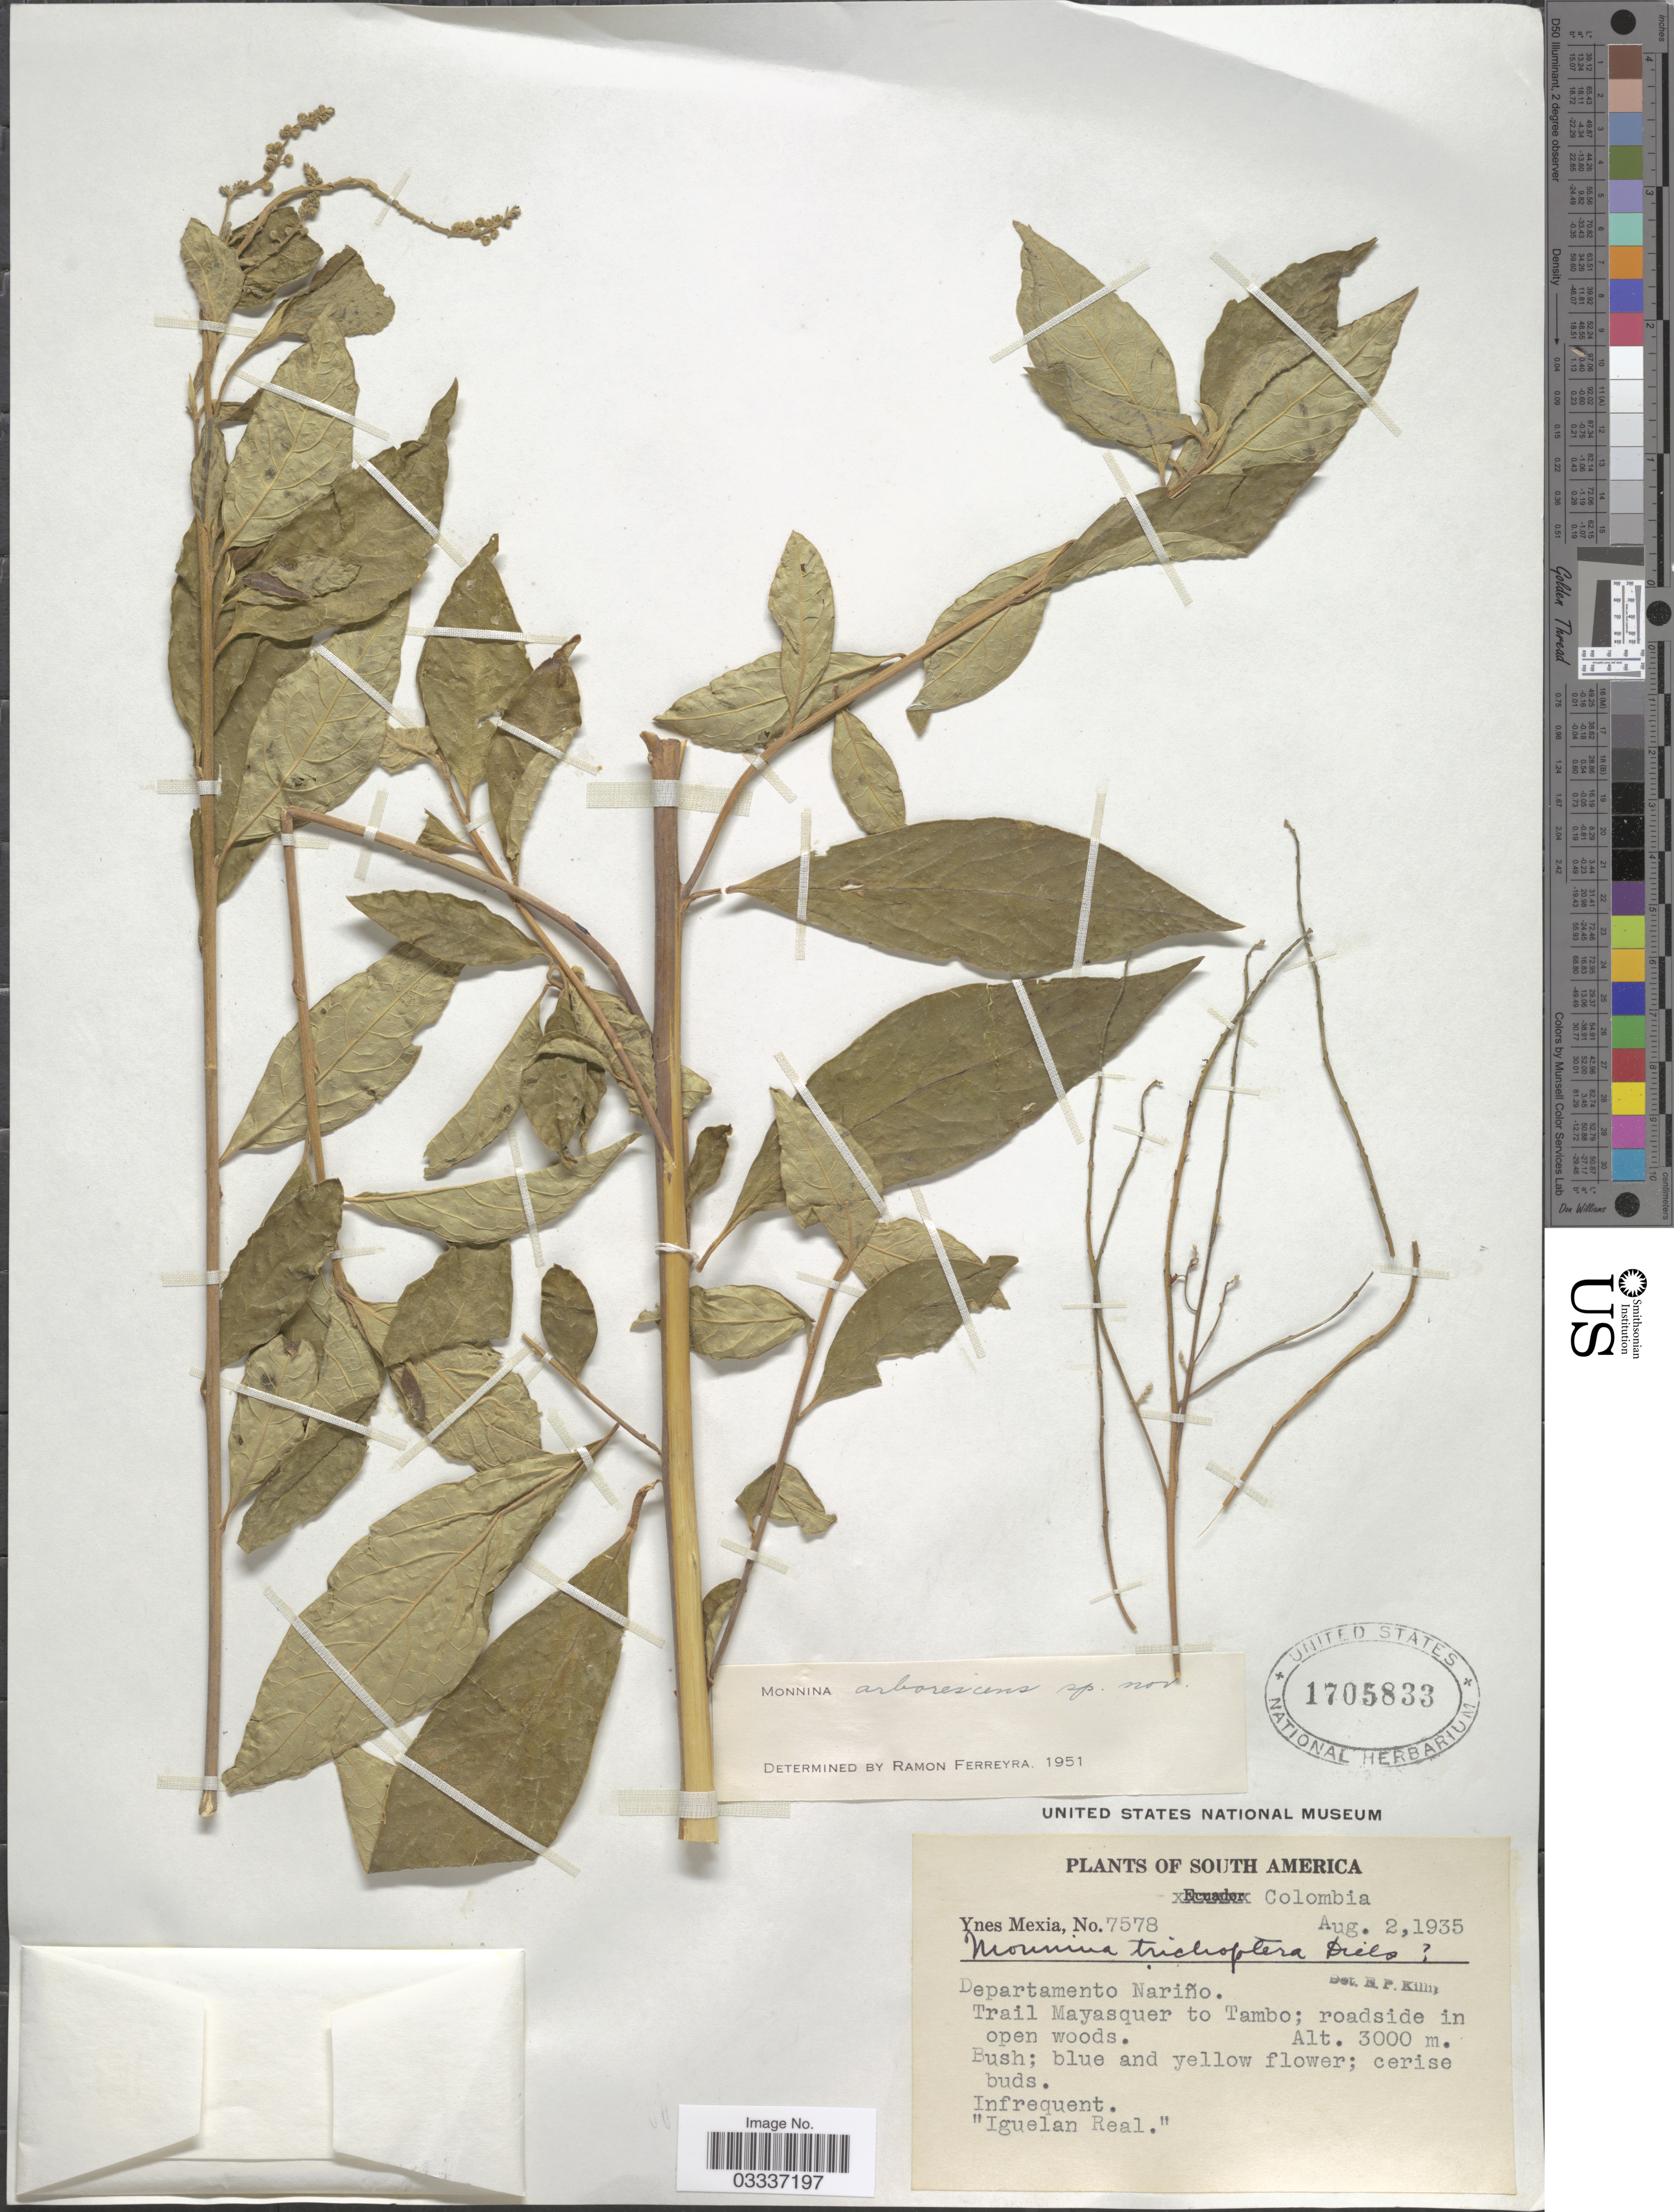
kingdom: Plantae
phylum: Tracheophyta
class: Magnoliopsida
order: Fabales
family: Polygalaceae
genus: Monnina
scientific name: Monnina arborescens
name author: Ferreyra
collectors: Y. Mexia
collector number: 7578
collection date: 1935-08-02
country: Colombia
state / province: Nariño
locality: Departamento Nariño. Trail Mayasquer to Tambo.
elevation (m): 3000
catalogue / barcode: US 1705833